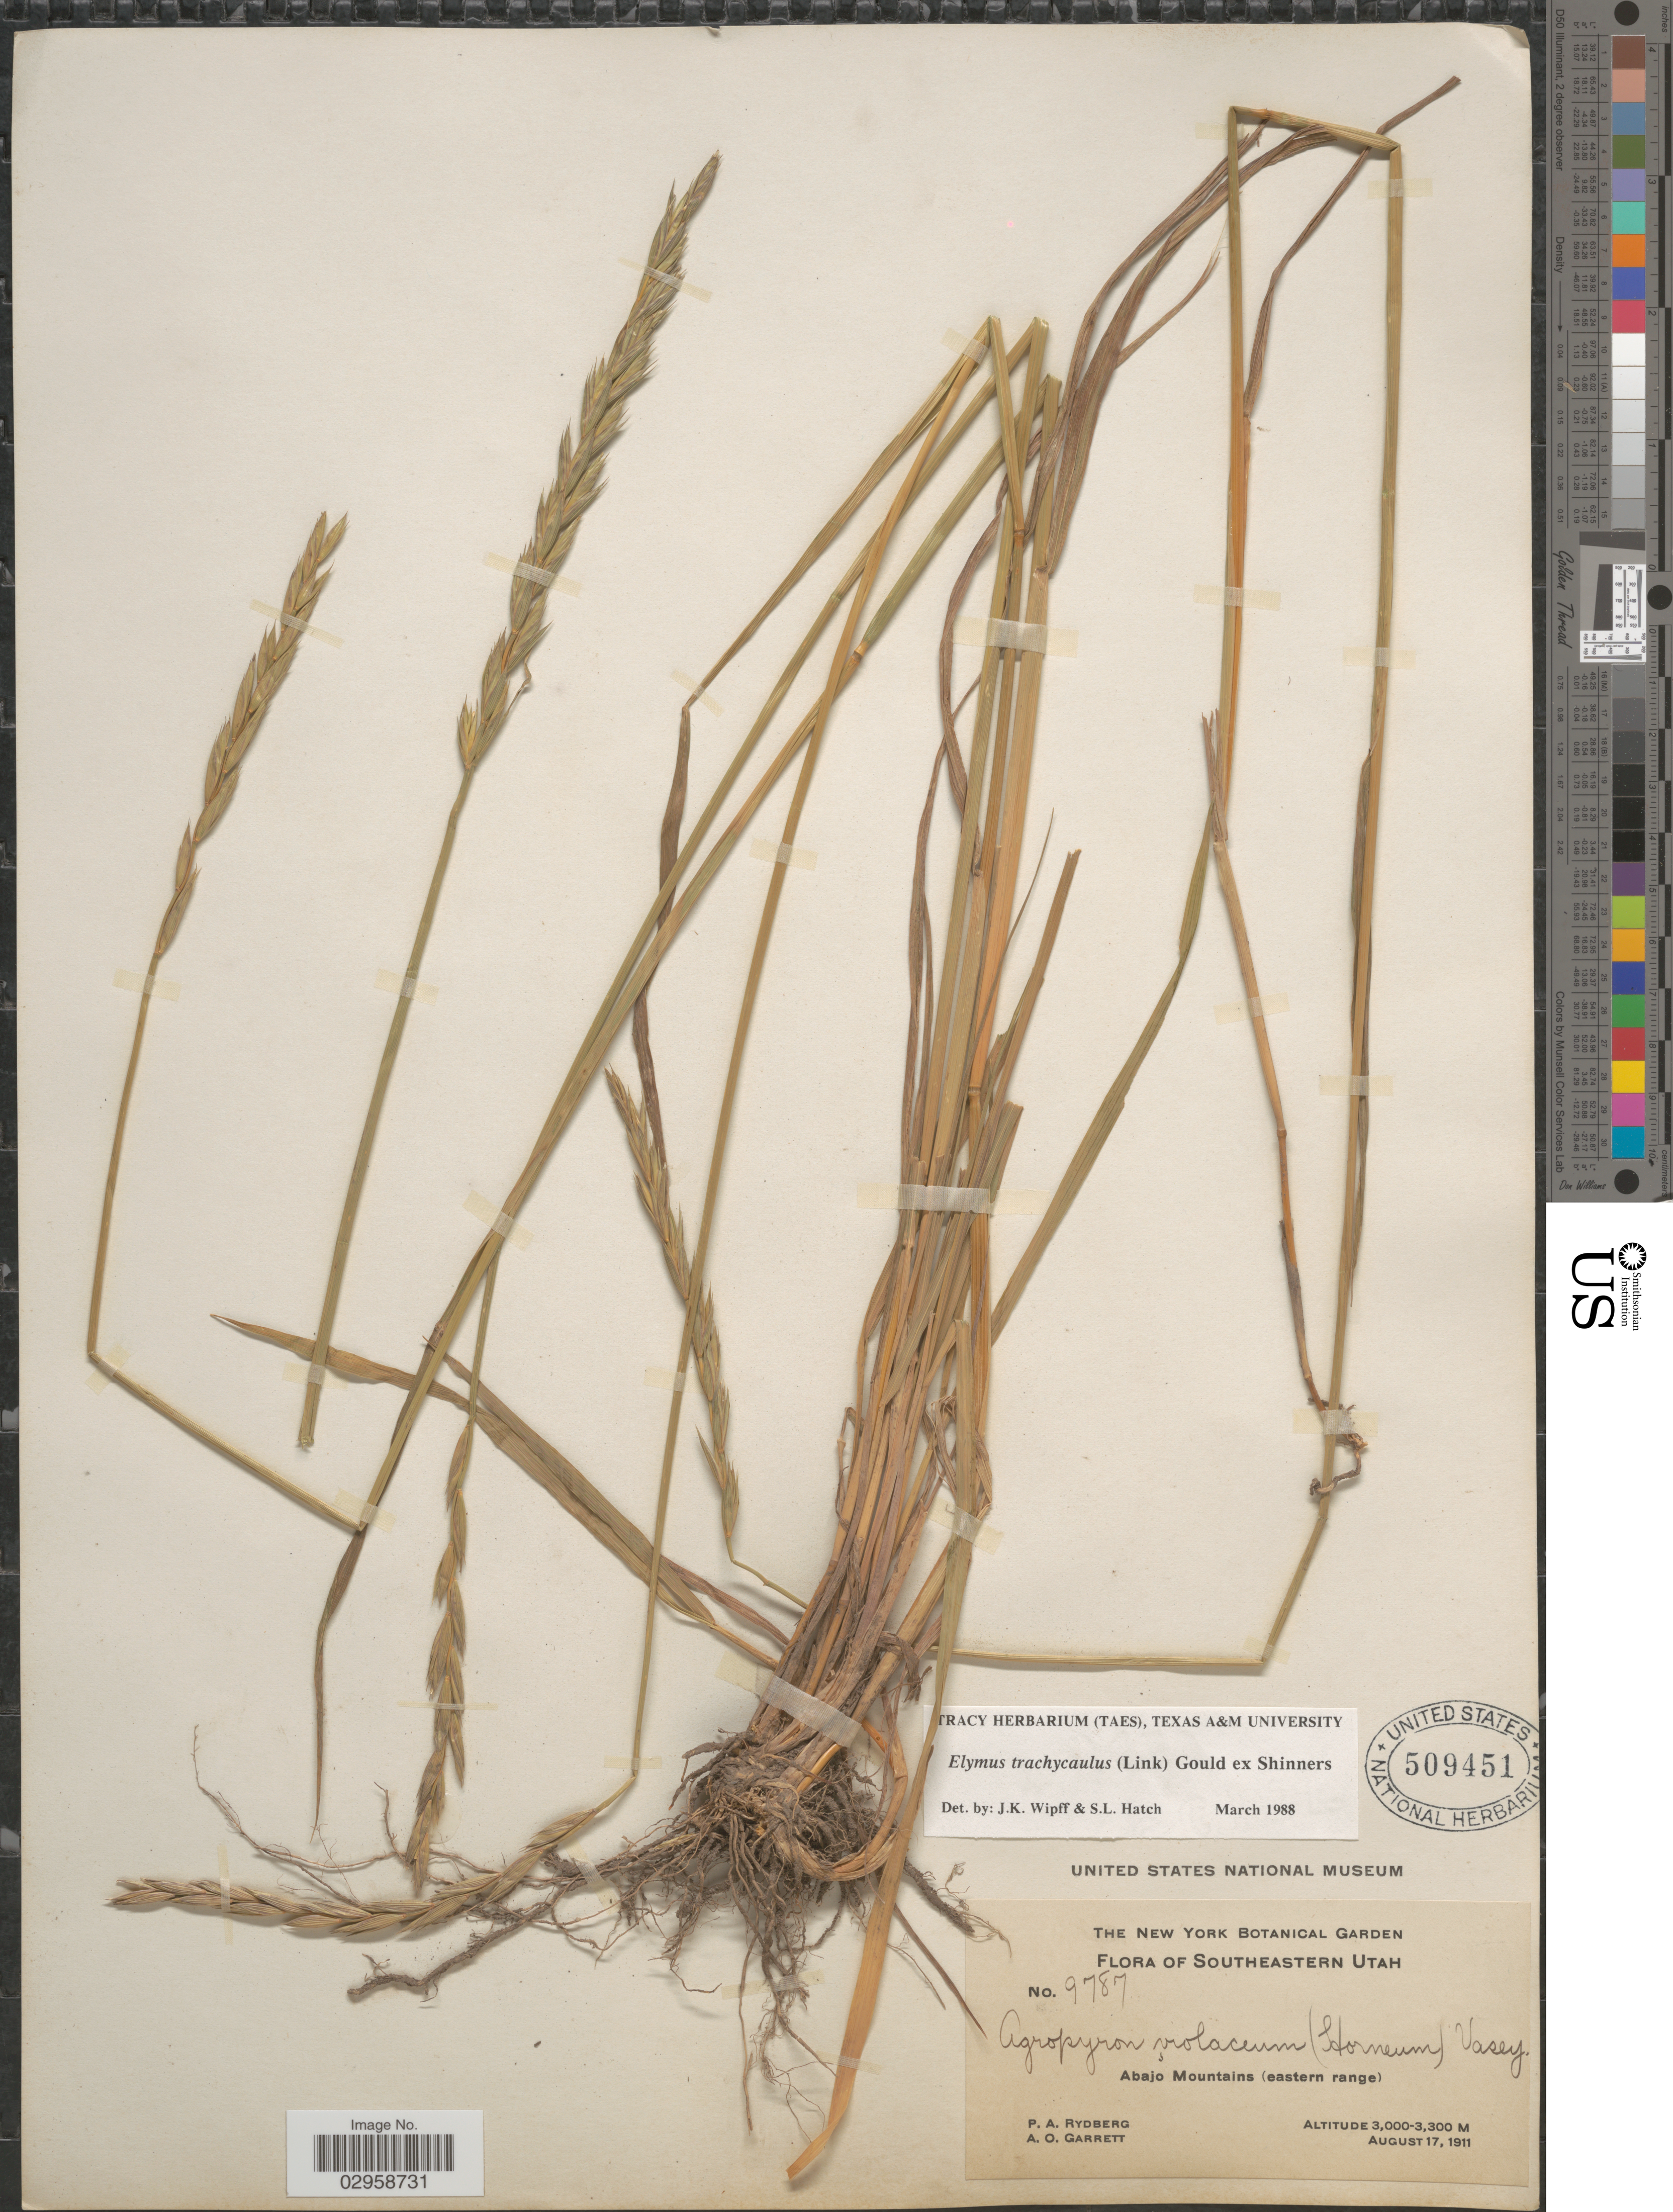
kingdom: Plantae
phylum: Tracheophyta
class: Liliopsida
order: Poales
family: Poaceae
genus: Elymus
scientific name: Elymus trachycaulus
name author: (Link) Gould ex Shinners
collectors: P. A. Rydberg & A. O. Garrett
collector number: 9787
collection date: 1911-08-17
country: United States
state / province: Utah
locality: Southeastern Utah. Abajo Mountains (eastern range).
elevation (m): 3000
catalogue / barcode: US 509451